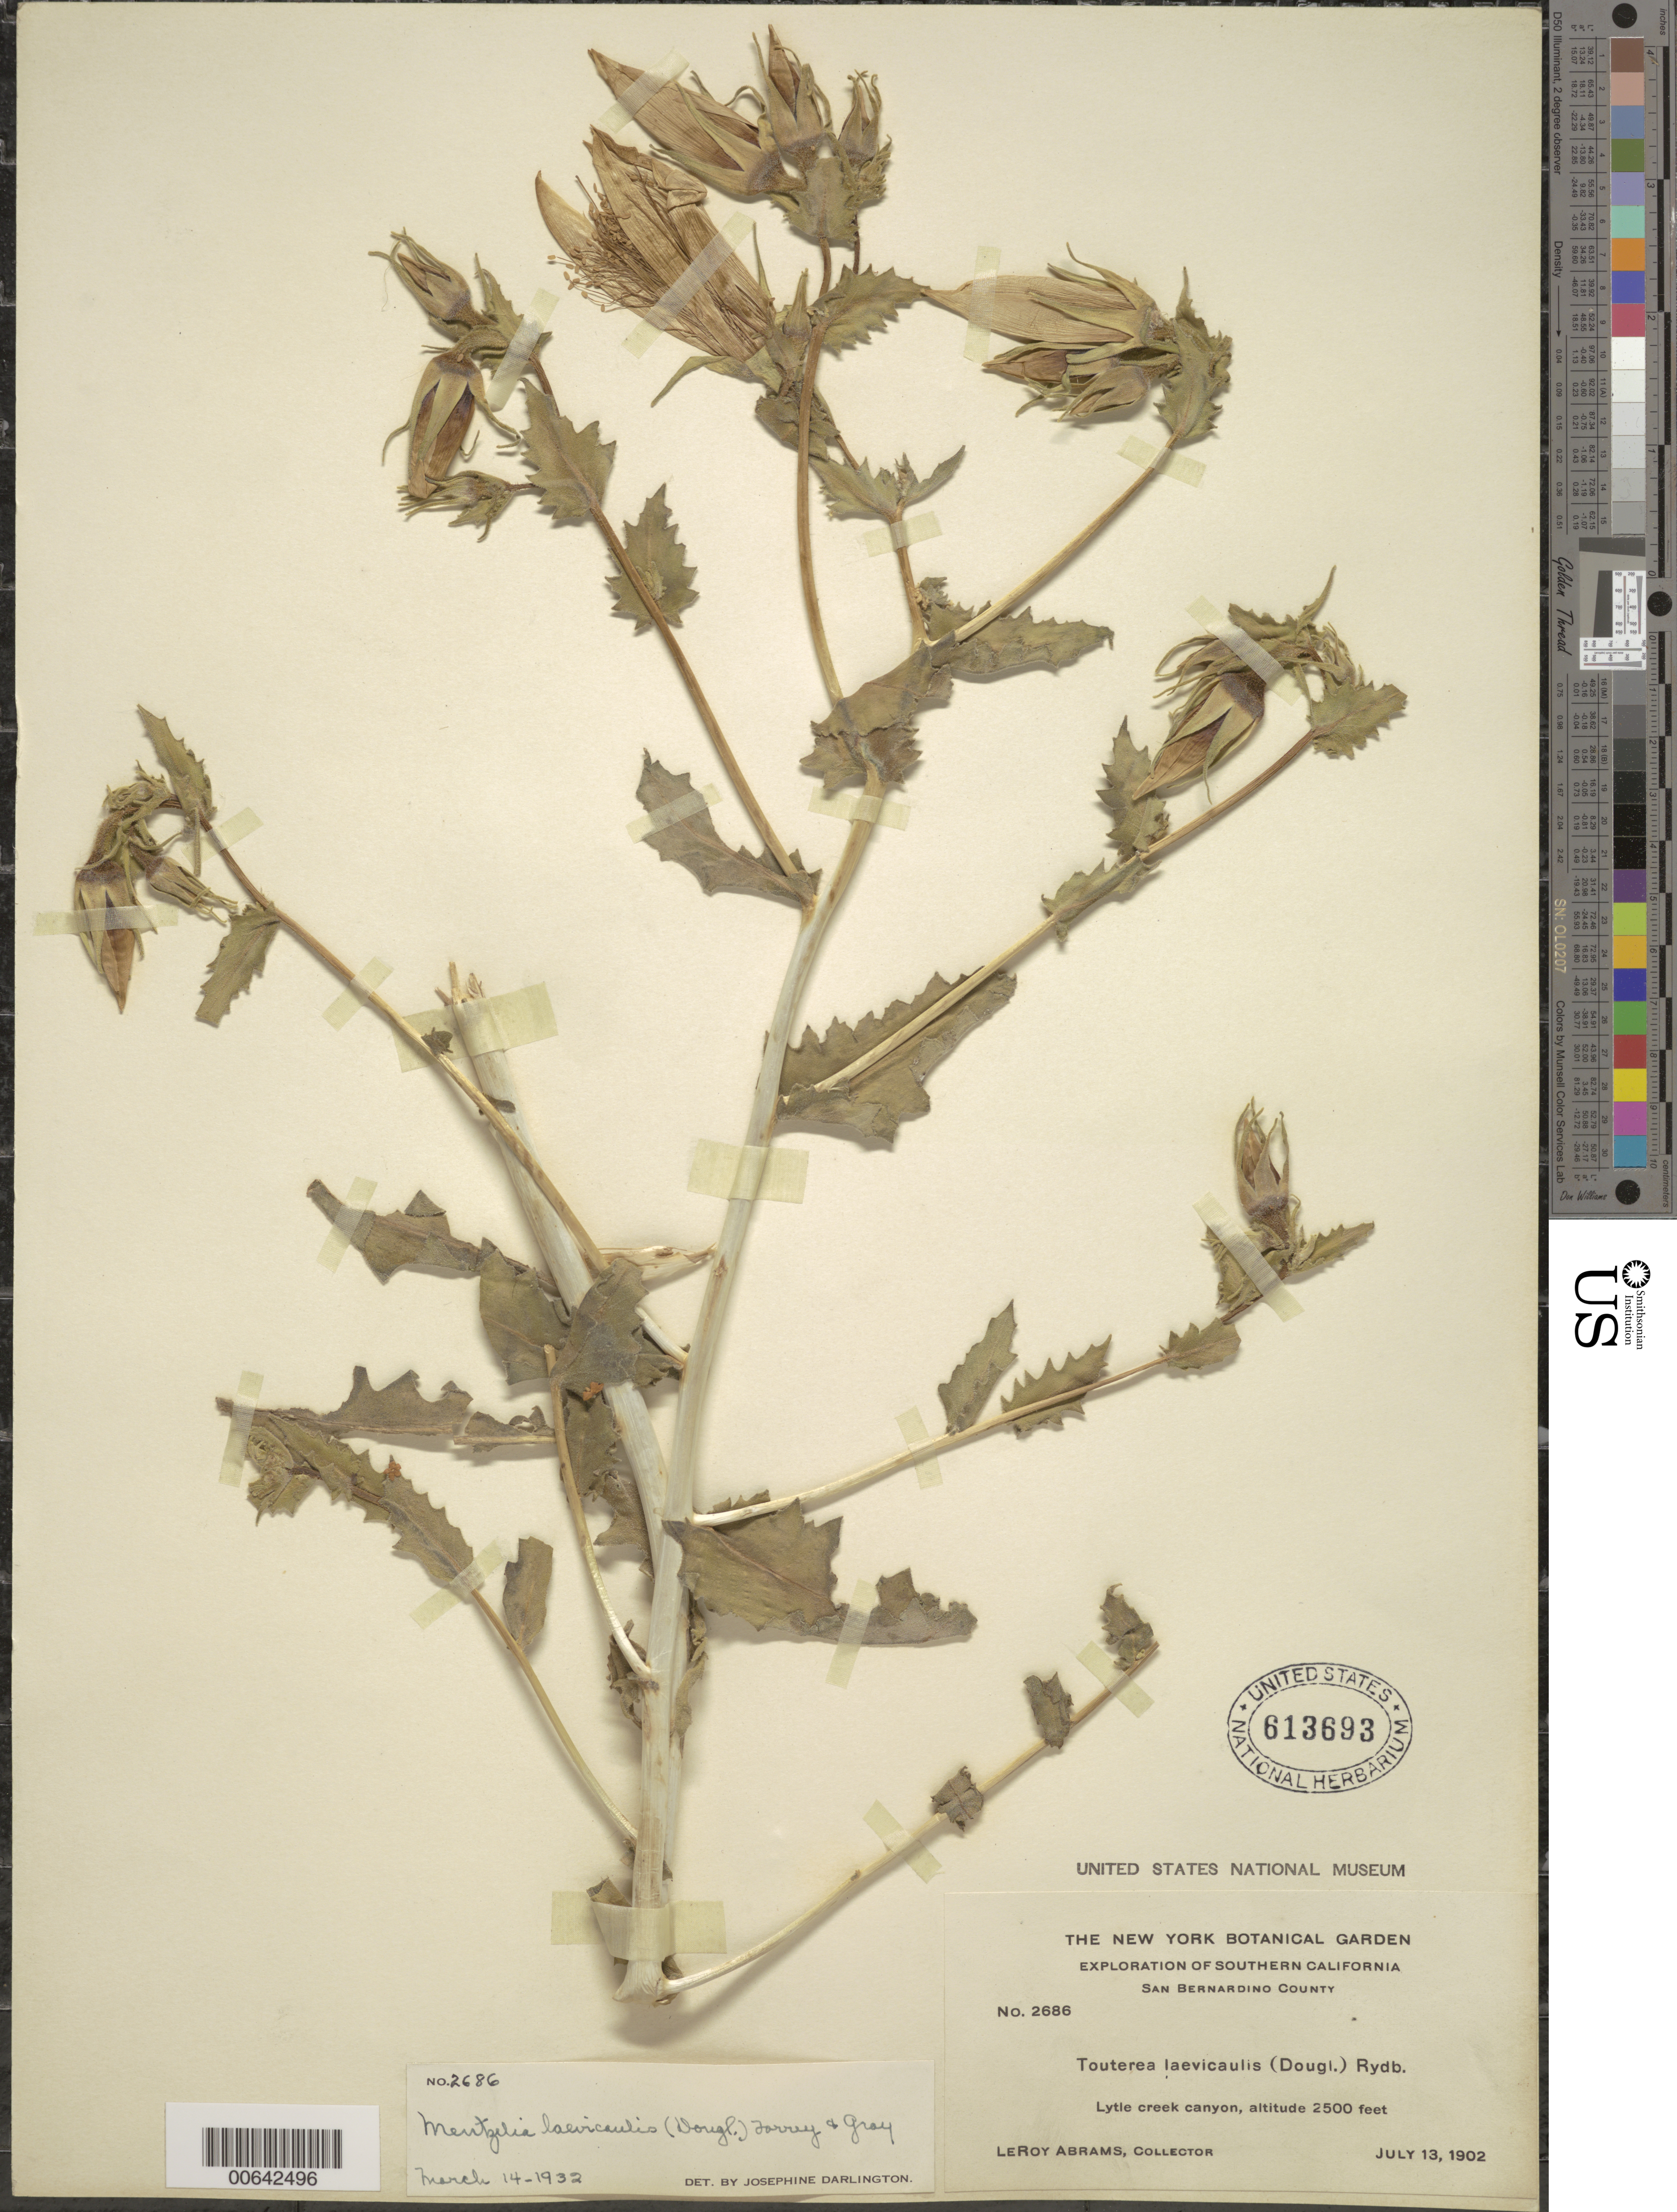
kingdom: Plantae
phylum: Tracheophyta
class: Magnoliopsida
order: Cornales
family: Loasaceae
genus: Mentzelia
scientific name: Mentzelia laevicaulis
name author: (Douglas ex Hook.) Torr. & A. Gray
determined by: Darlington, J.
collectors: L. Abrams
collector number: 2686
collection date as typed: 13 Jul 1902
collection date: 1902-07-13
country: United States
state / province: California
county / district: San Bernardino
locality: Lytle creek canyon.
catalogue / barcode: US 613693